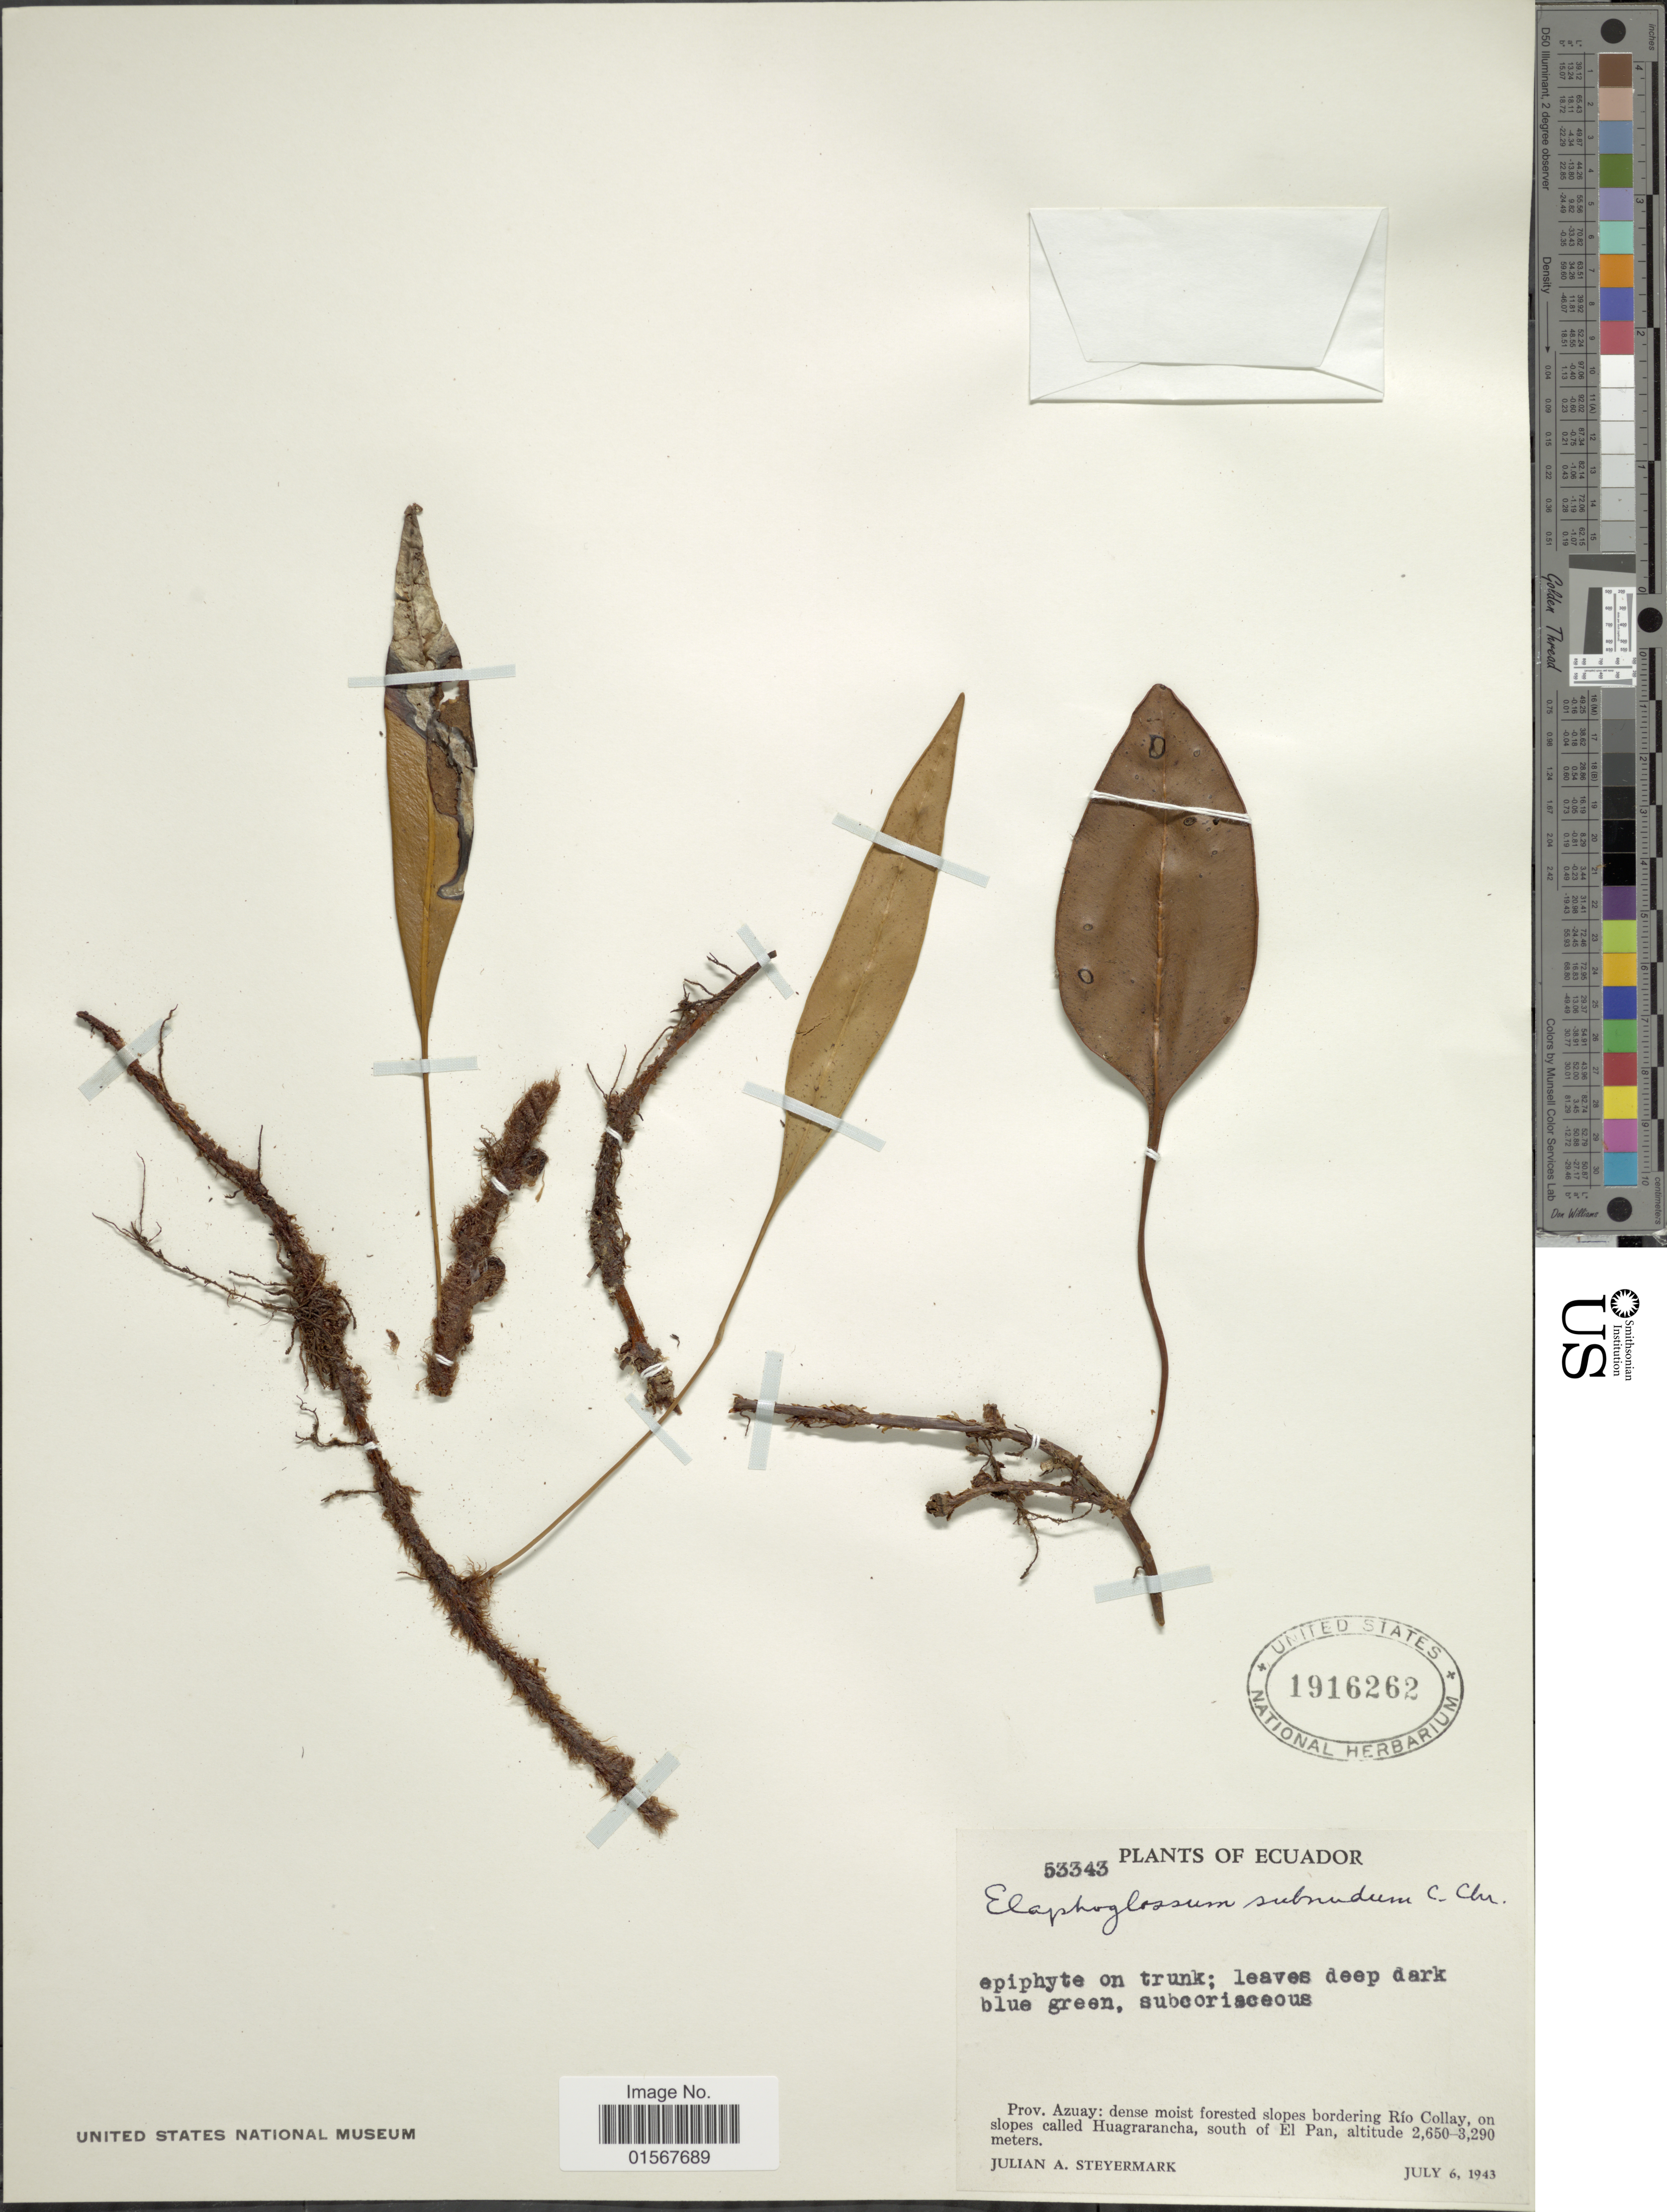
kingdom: Plantae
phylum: Tracheophyta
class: Polypodiopsida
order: Polypodiales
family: Dryopteridaceae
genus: Elaphoglossum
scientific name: Elaphoglossum subnudum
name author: C. Chr.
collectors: J. Steyermark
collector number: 53343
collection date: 1943-07-06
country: Ecuador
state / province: Azuay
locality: Prov. Azuay: dense moist forested slopes bordering Rio Collay, on slopes called Huagrarancha, south of El Pan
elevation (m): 2650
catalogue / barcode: US 1916262